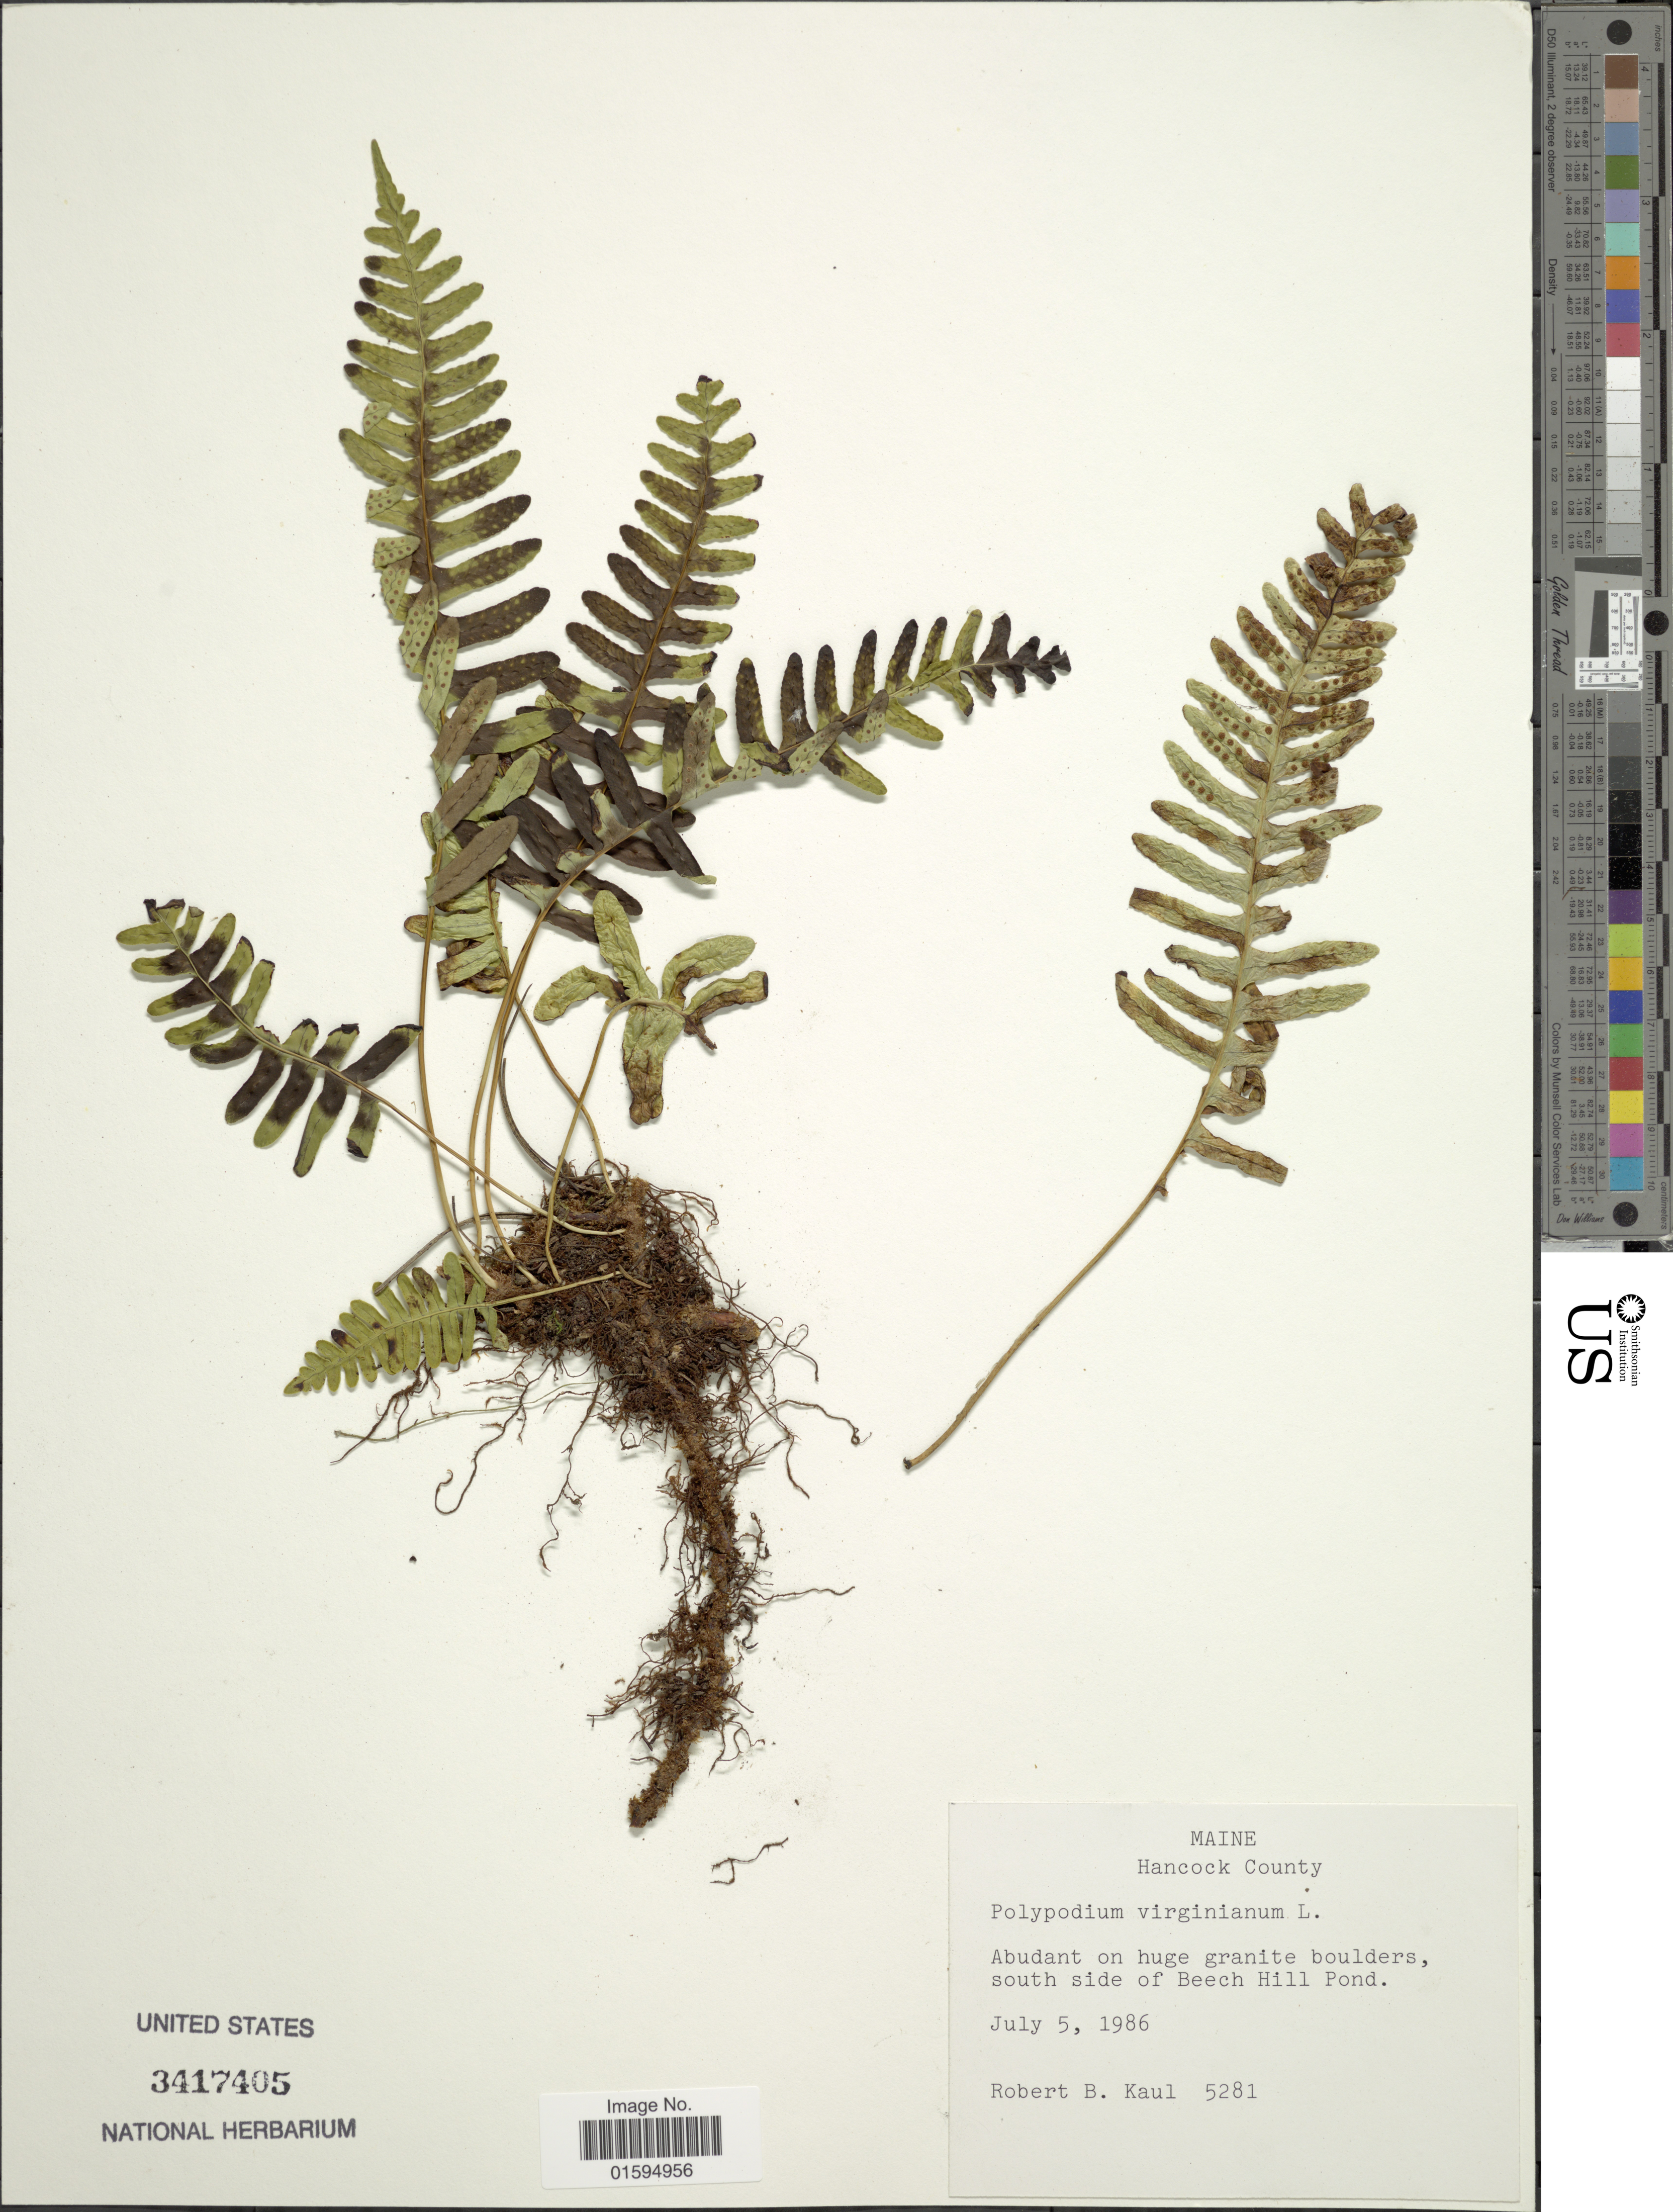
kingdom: Plantae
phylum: Tracheophyta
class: Polypodiopsida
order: Polypodiales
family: Polypodiaceae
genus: Polypodium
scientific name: Polypodium virginianum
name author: L.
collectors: R. Kaul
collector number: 5281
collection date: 1986-07-05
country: United States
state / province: Maine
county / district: Hancock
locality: Abundant of Huge granite Boulders south side of Beech Hill Pond.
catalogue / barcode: US 3417405